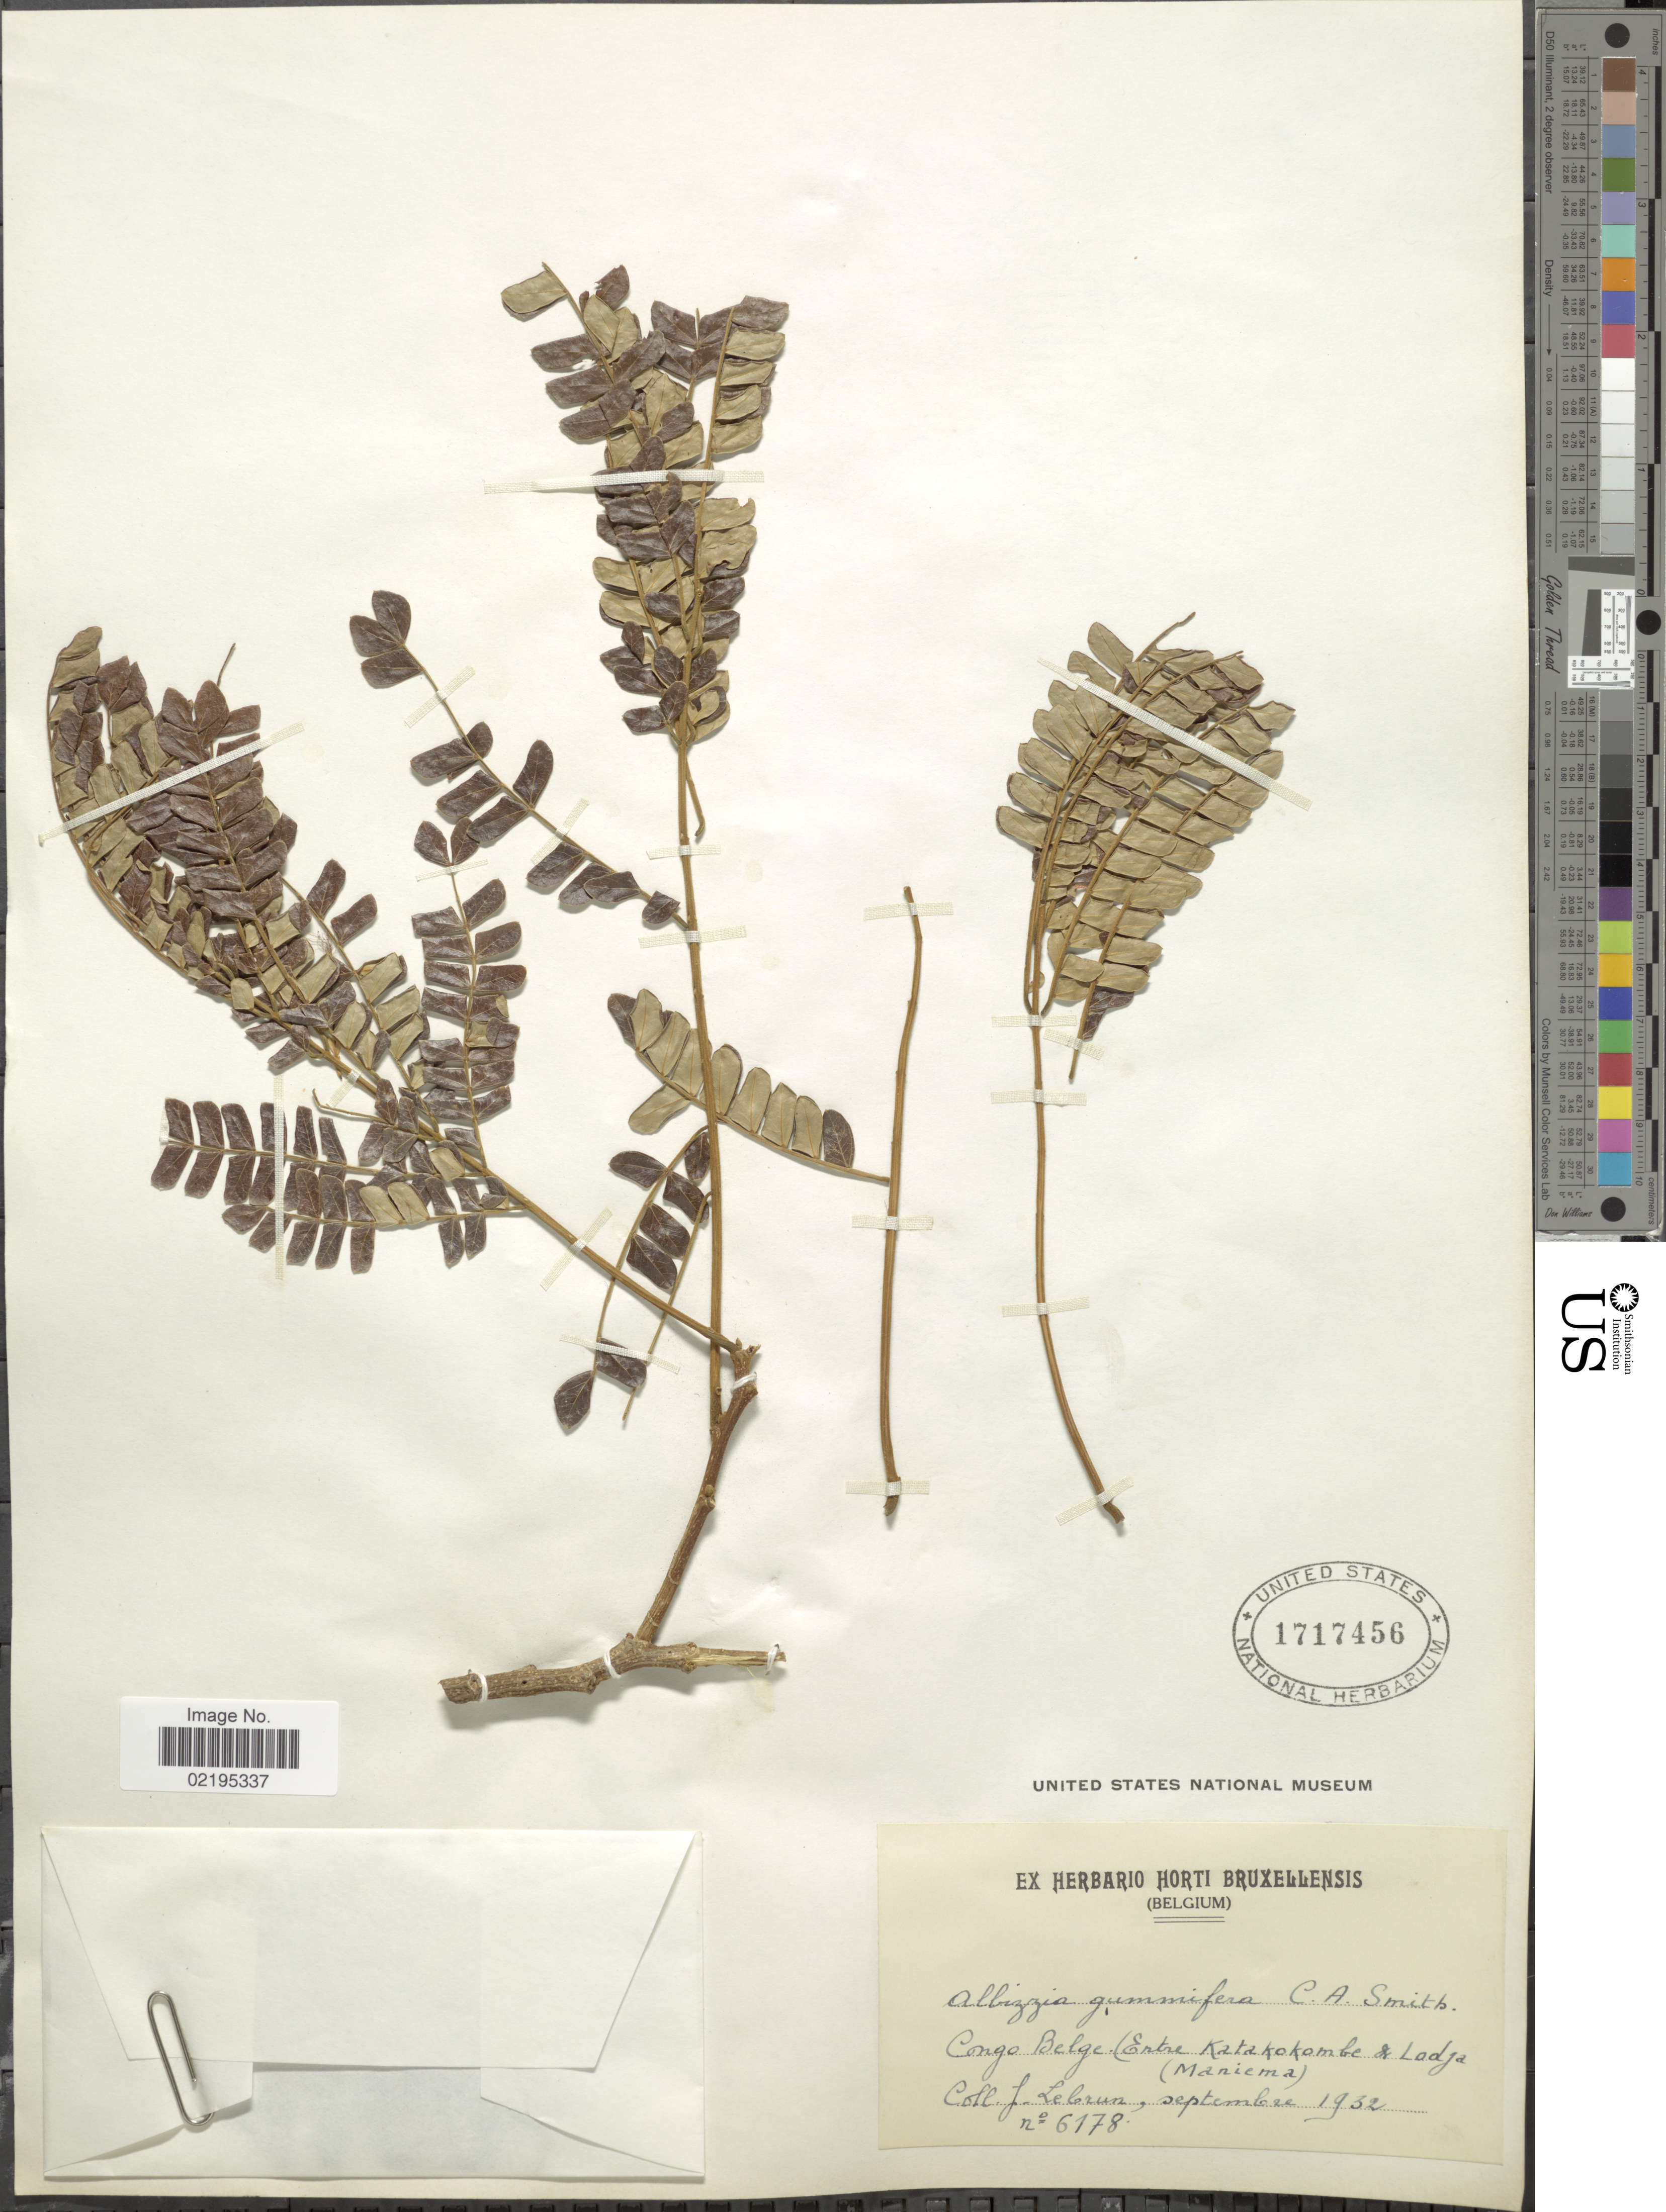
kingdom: Plantae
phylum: Tracheophyta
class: Magnoliopsida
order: Fabales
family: Fabaceae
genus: Albizia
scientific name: Albizia gummifera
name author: (J.F. Gmel.) C.A. Sm.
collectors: J. A. Lebrun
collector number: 6178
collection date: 1932-09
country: Congo, Democratic Republic of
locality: Congo Belge - (Entre Katakokombe & Lodja (Maniema)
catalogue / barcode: US 1717456